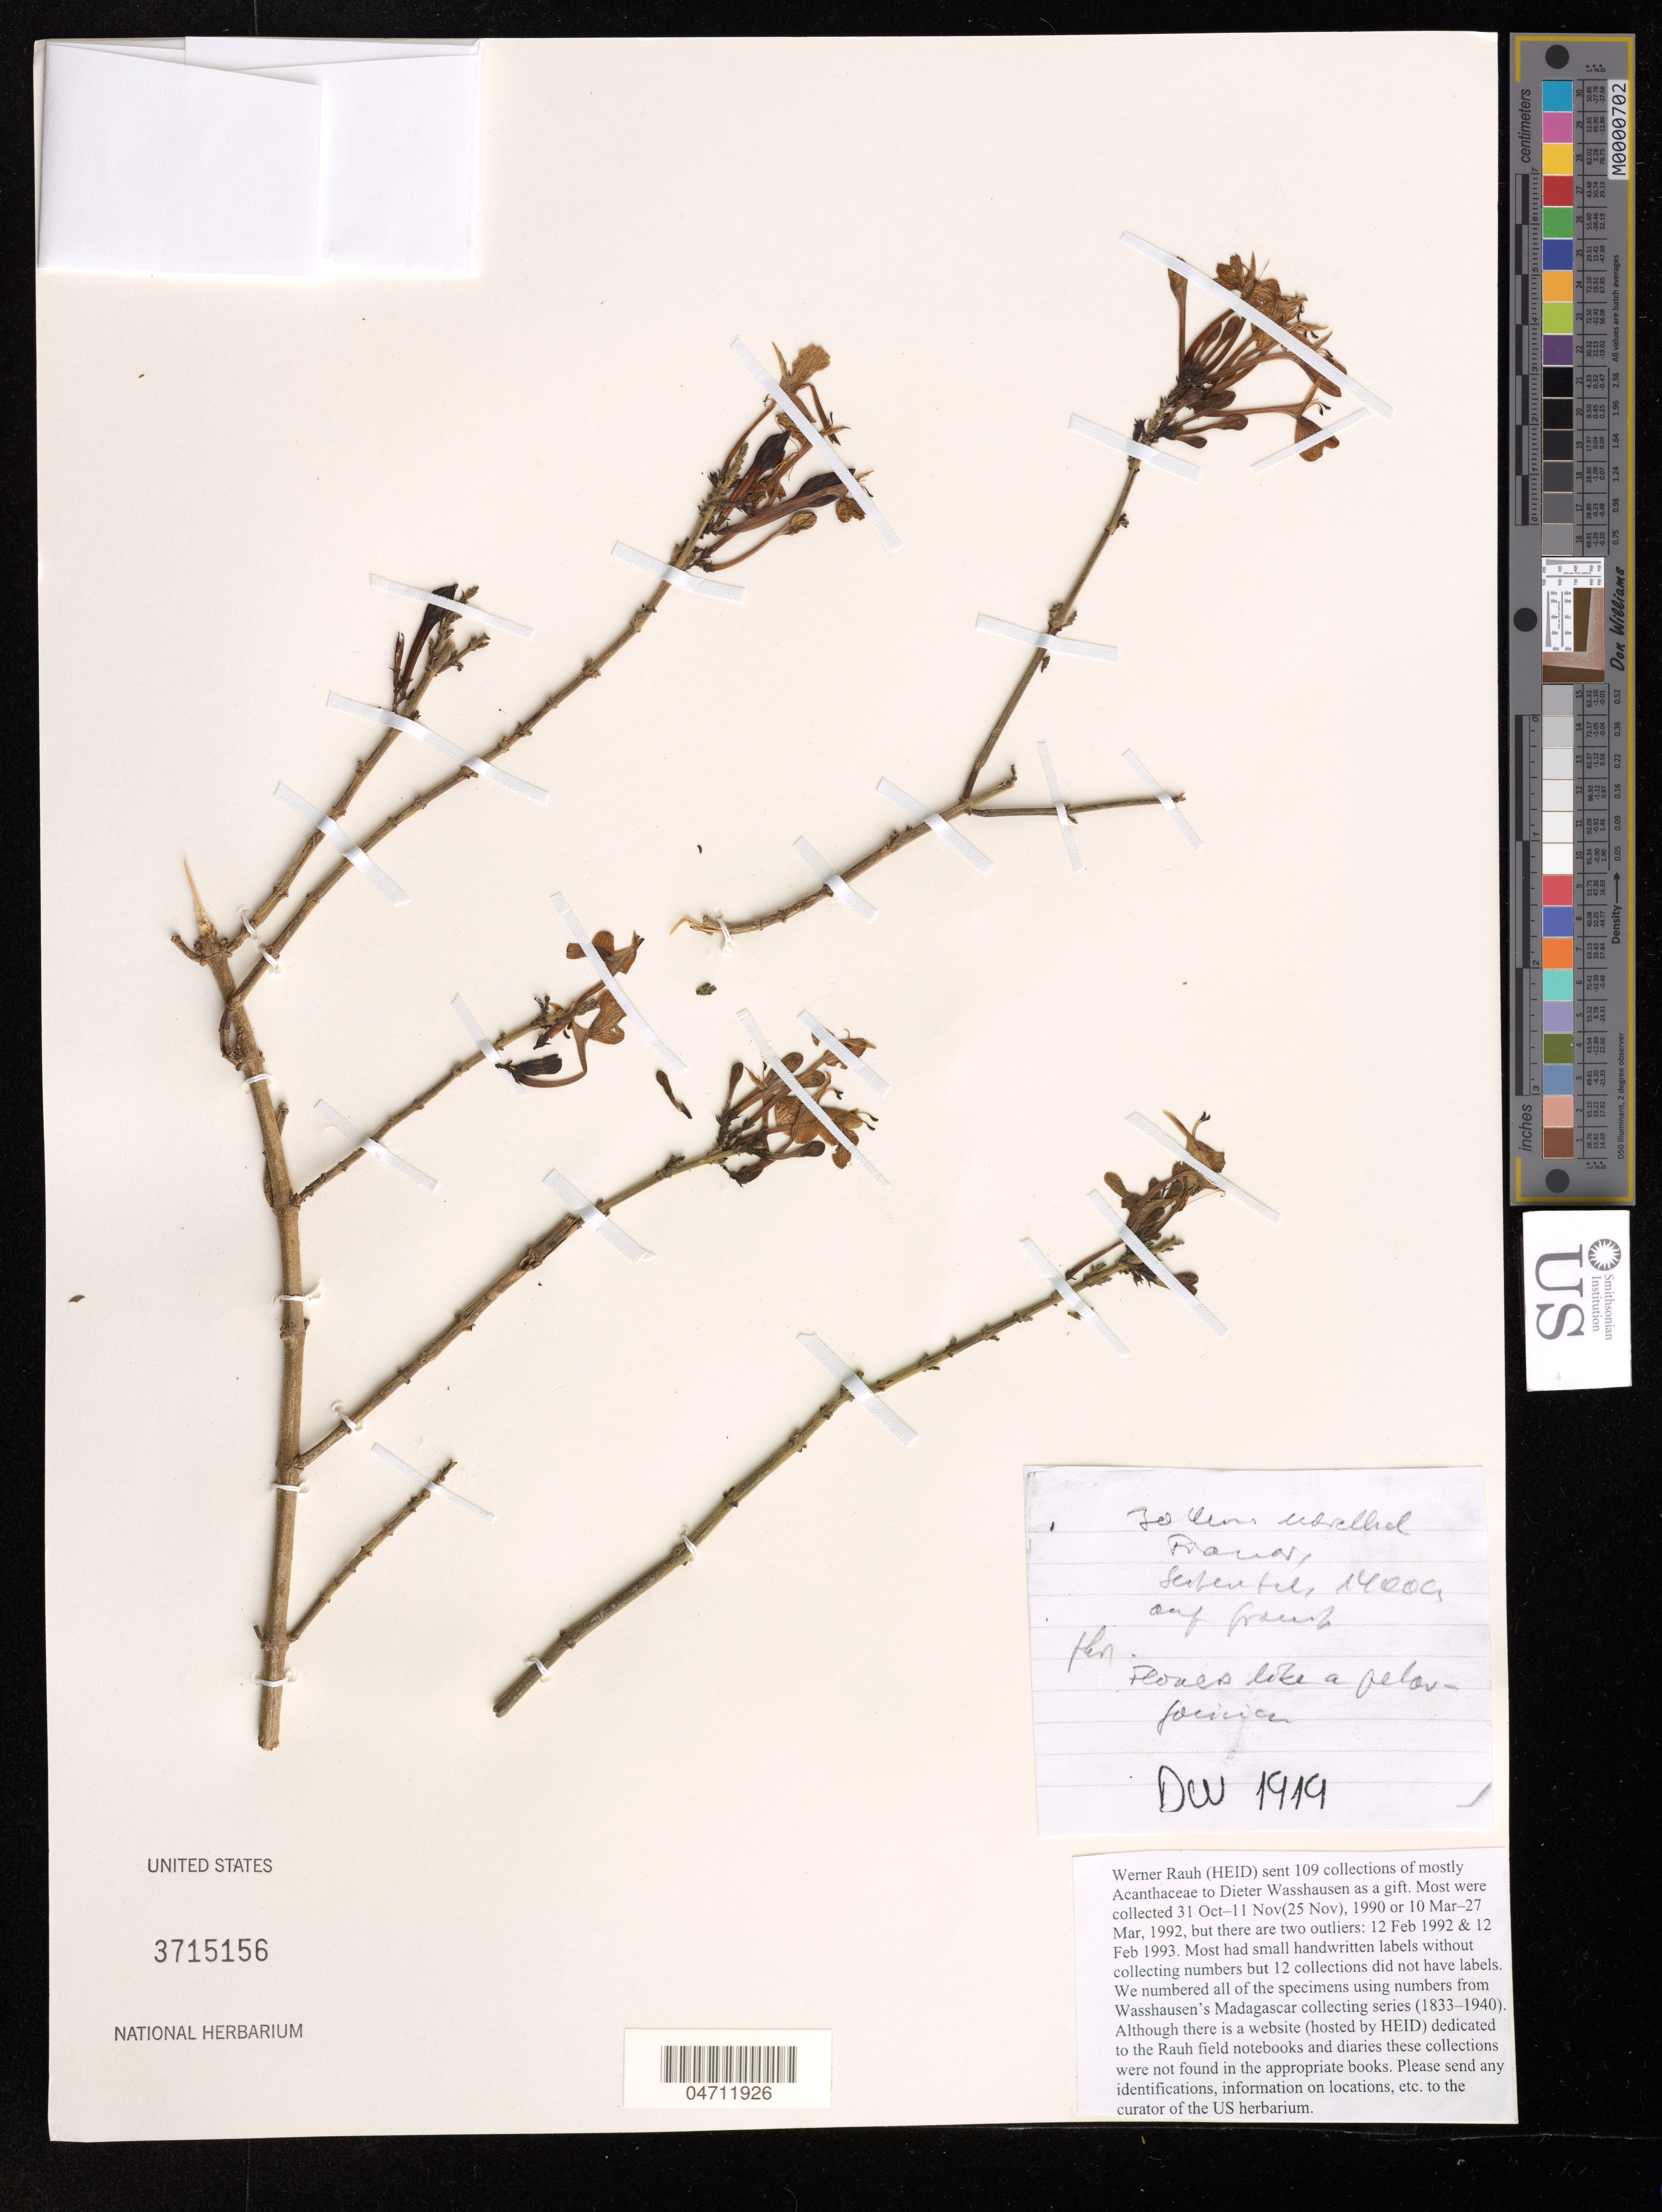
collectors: W. Rauh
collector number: DW 1919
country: Madagascar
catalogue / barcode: US 3715151